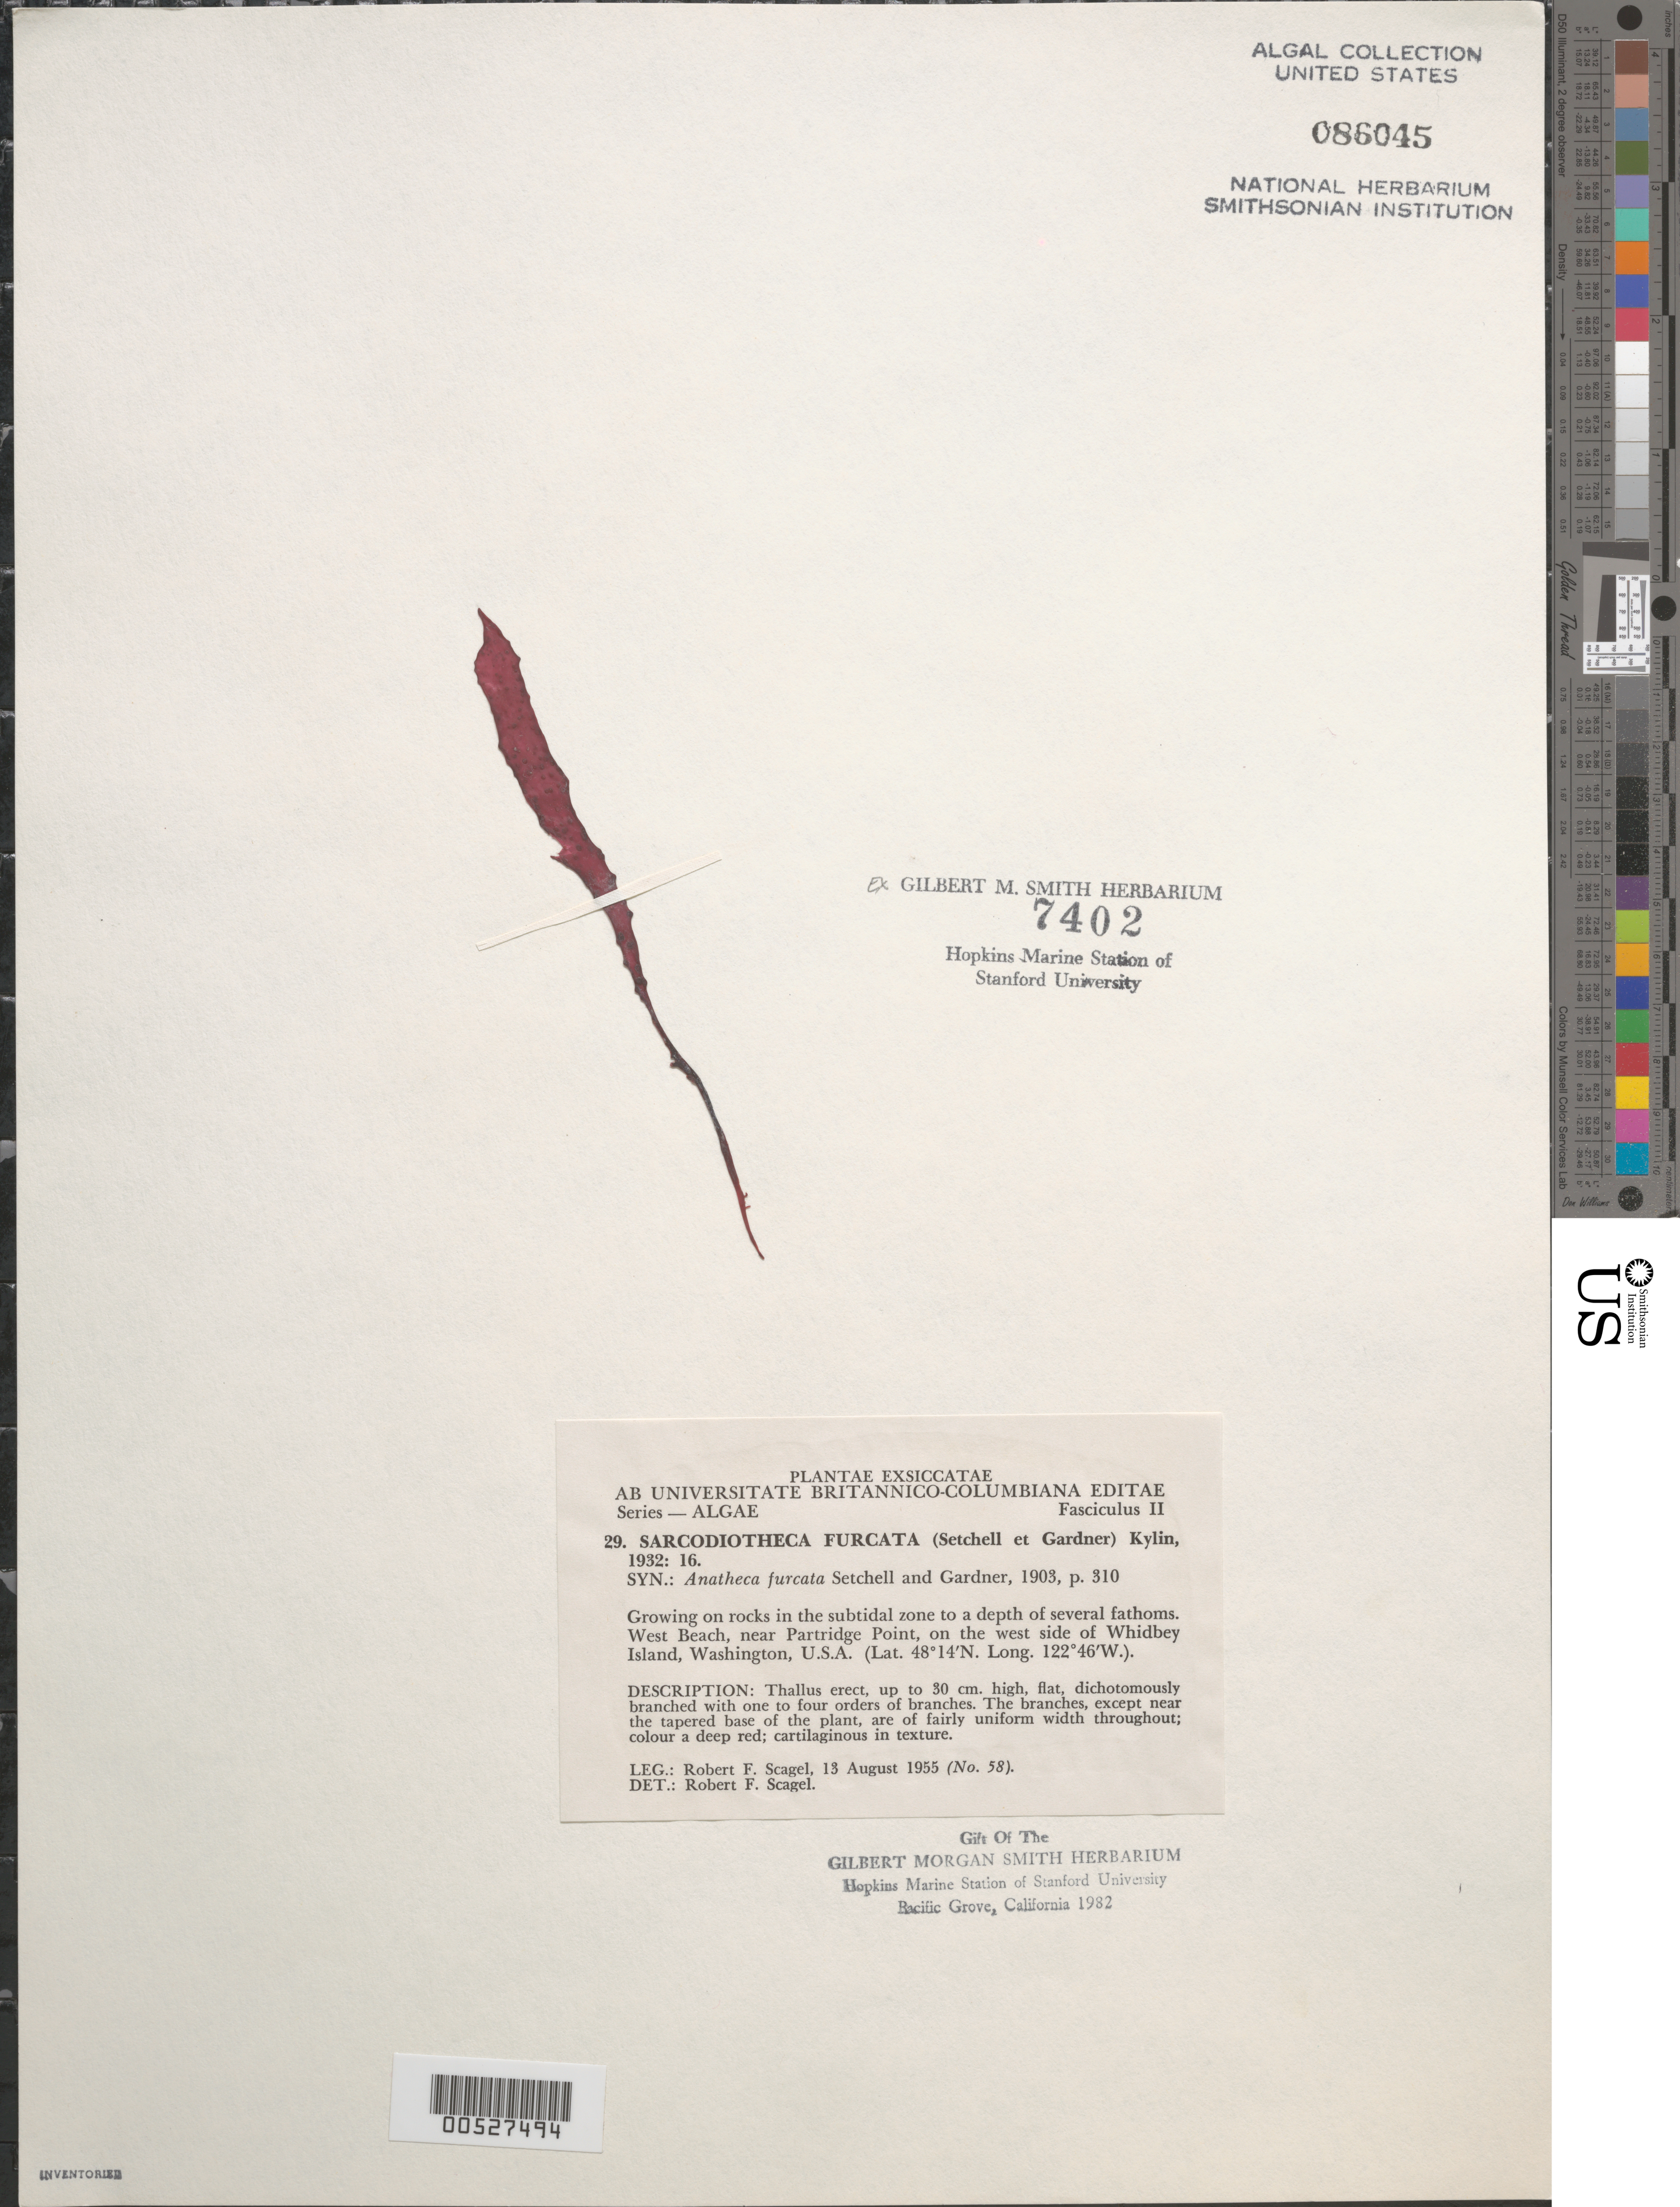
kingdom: Plantae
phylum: Rhodophyta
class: Florideophyceae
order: Gigartinales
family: Solieriaceae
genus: Sarcodiotheca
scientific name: Sarcodiotheca furcata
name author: (Setch. & N.L. Gardner) Kylin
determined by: Scagel, R. F.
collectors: R. F. Scagel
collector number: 58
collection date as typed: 13 Aug 1955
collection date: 1955-08-13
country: United States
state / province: Washington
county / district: Island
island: Whidbey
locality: West Beach, near Partridge Point, west part of island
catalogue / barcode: US 86045